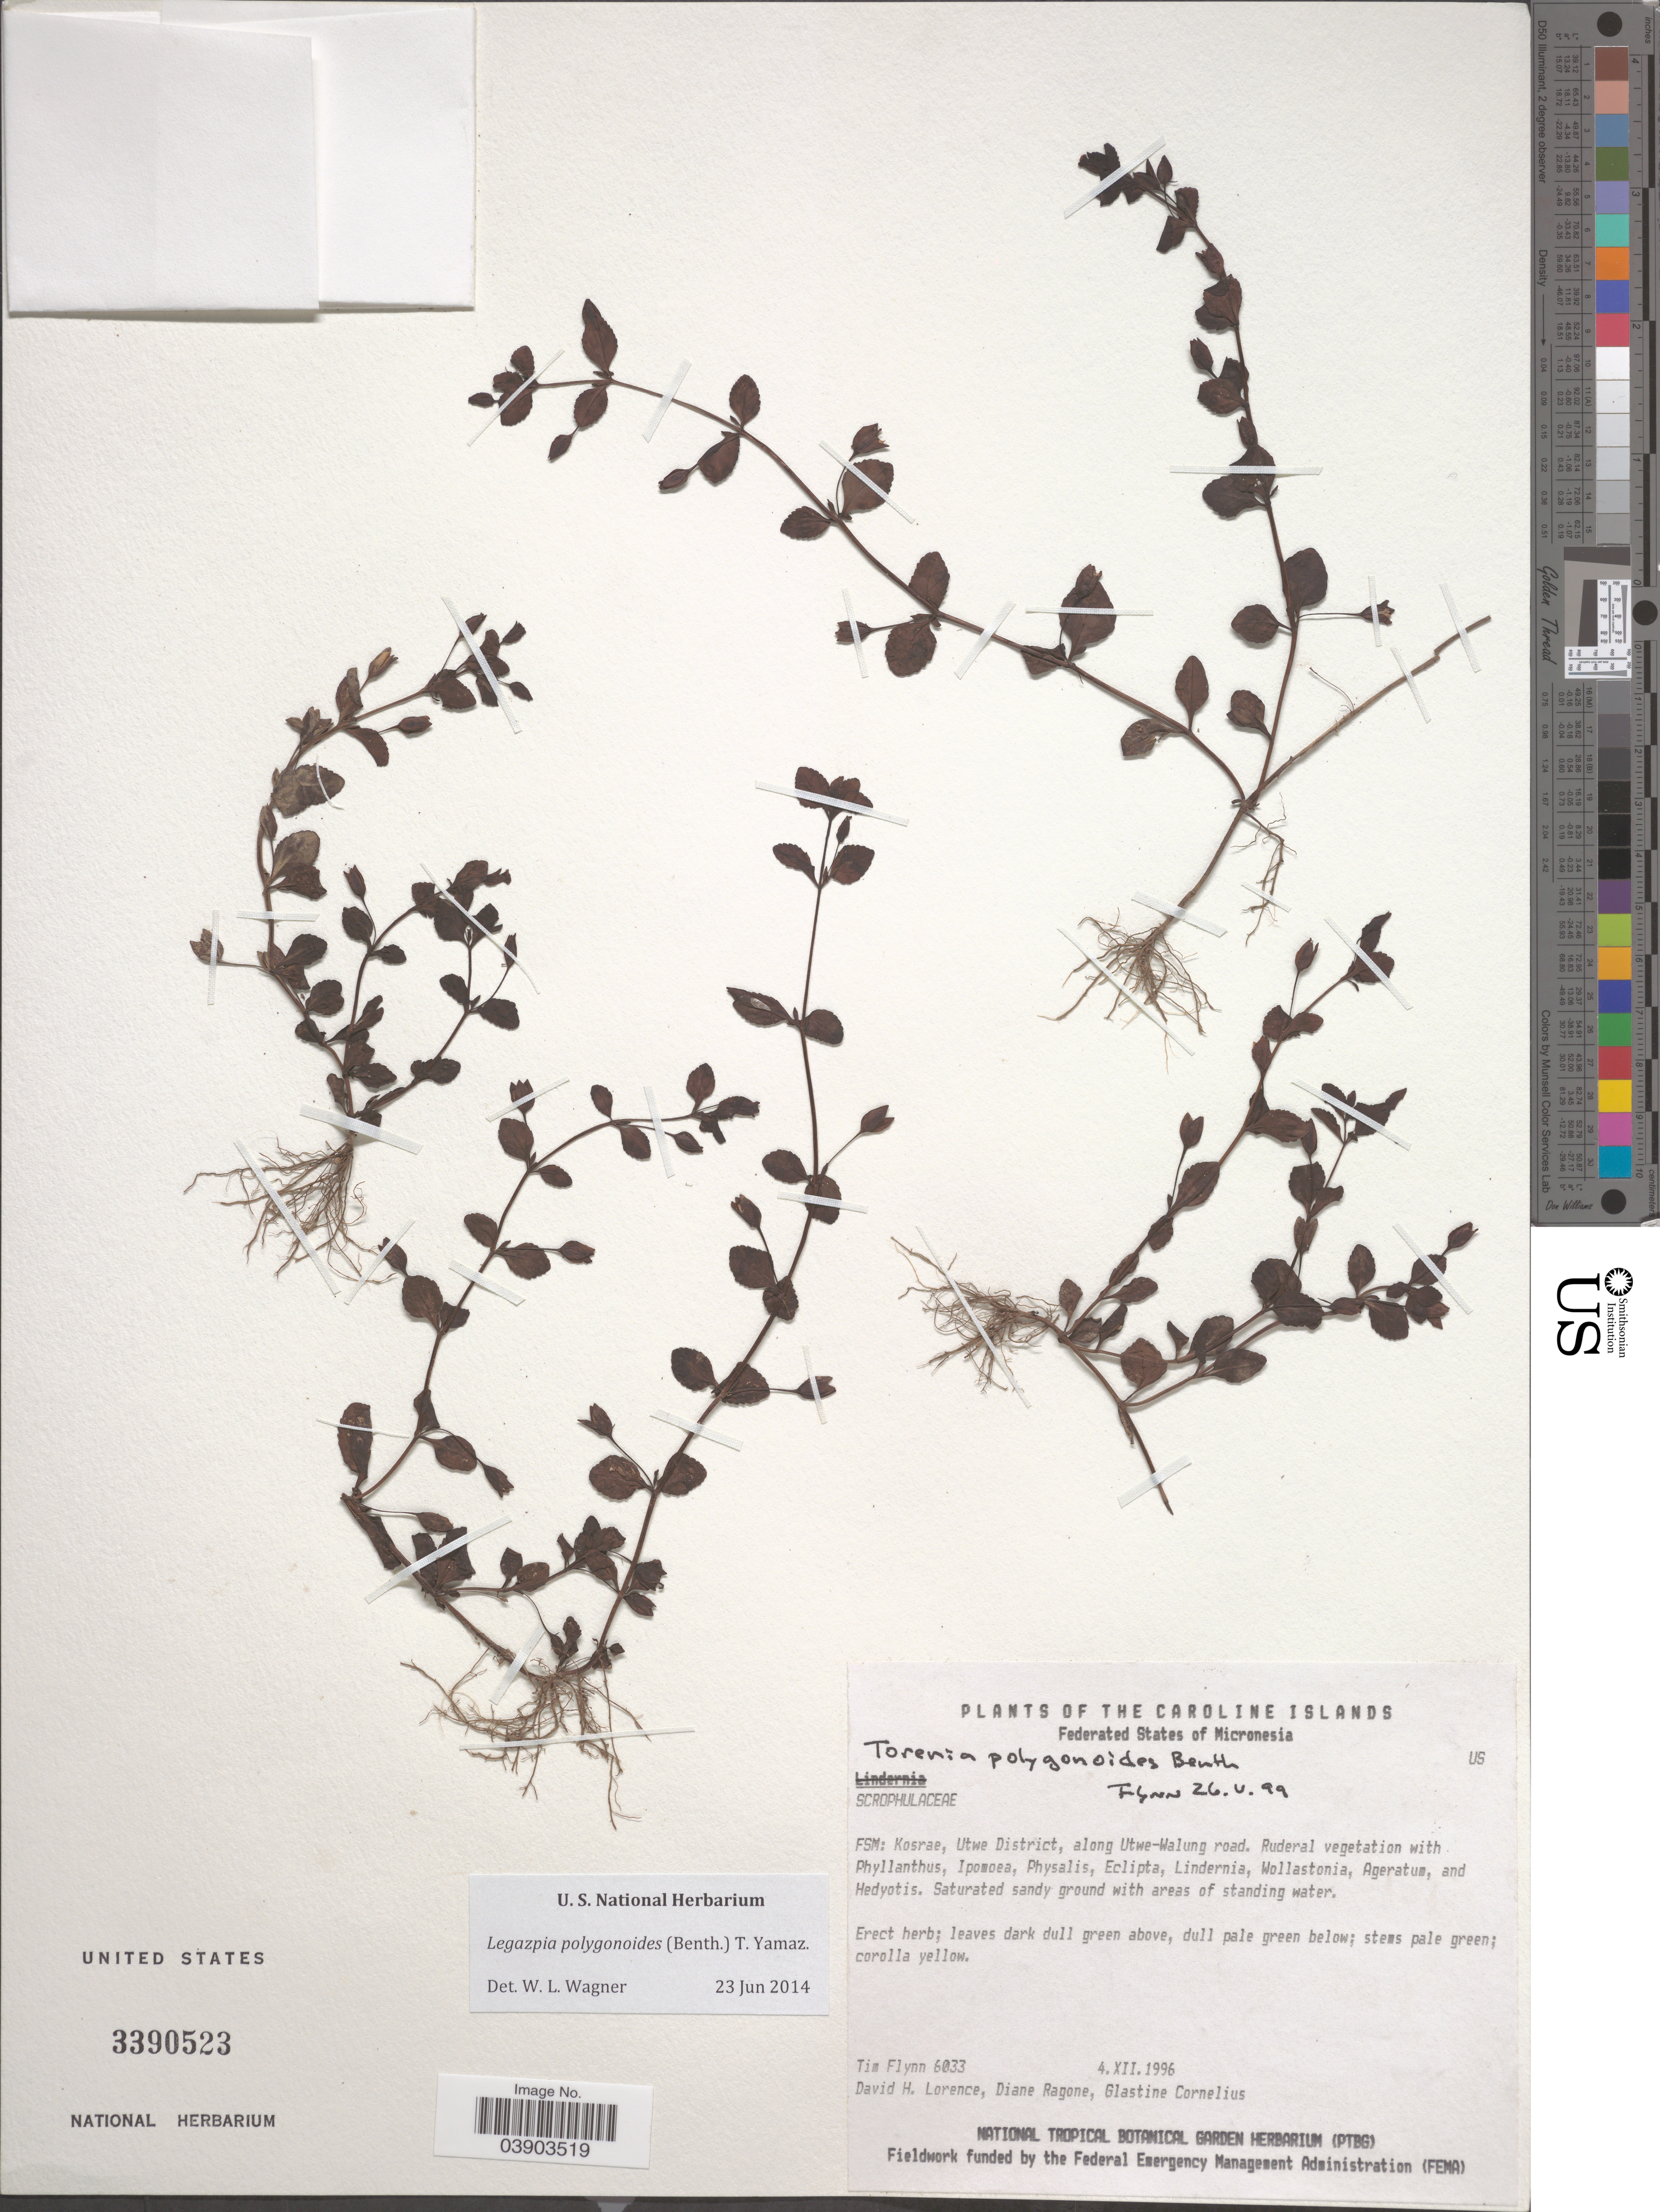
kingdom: Plantae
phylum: Tracheophyta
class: Magnoliopsida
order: Lamiales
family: Linderniaceae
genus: Torenia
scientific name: Torenia polygonoides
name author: Benth.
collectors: T. Flynn, D. Lorence, D. Ragone & G. Cornelius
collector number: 6033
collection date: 1996-12-04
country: Micronesia, Federated States of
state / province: Kosrae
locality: The Caroline Islands. Federated States of Micronesia. Utwe District, along Utwe-Walung road.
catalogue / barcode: US 3390523